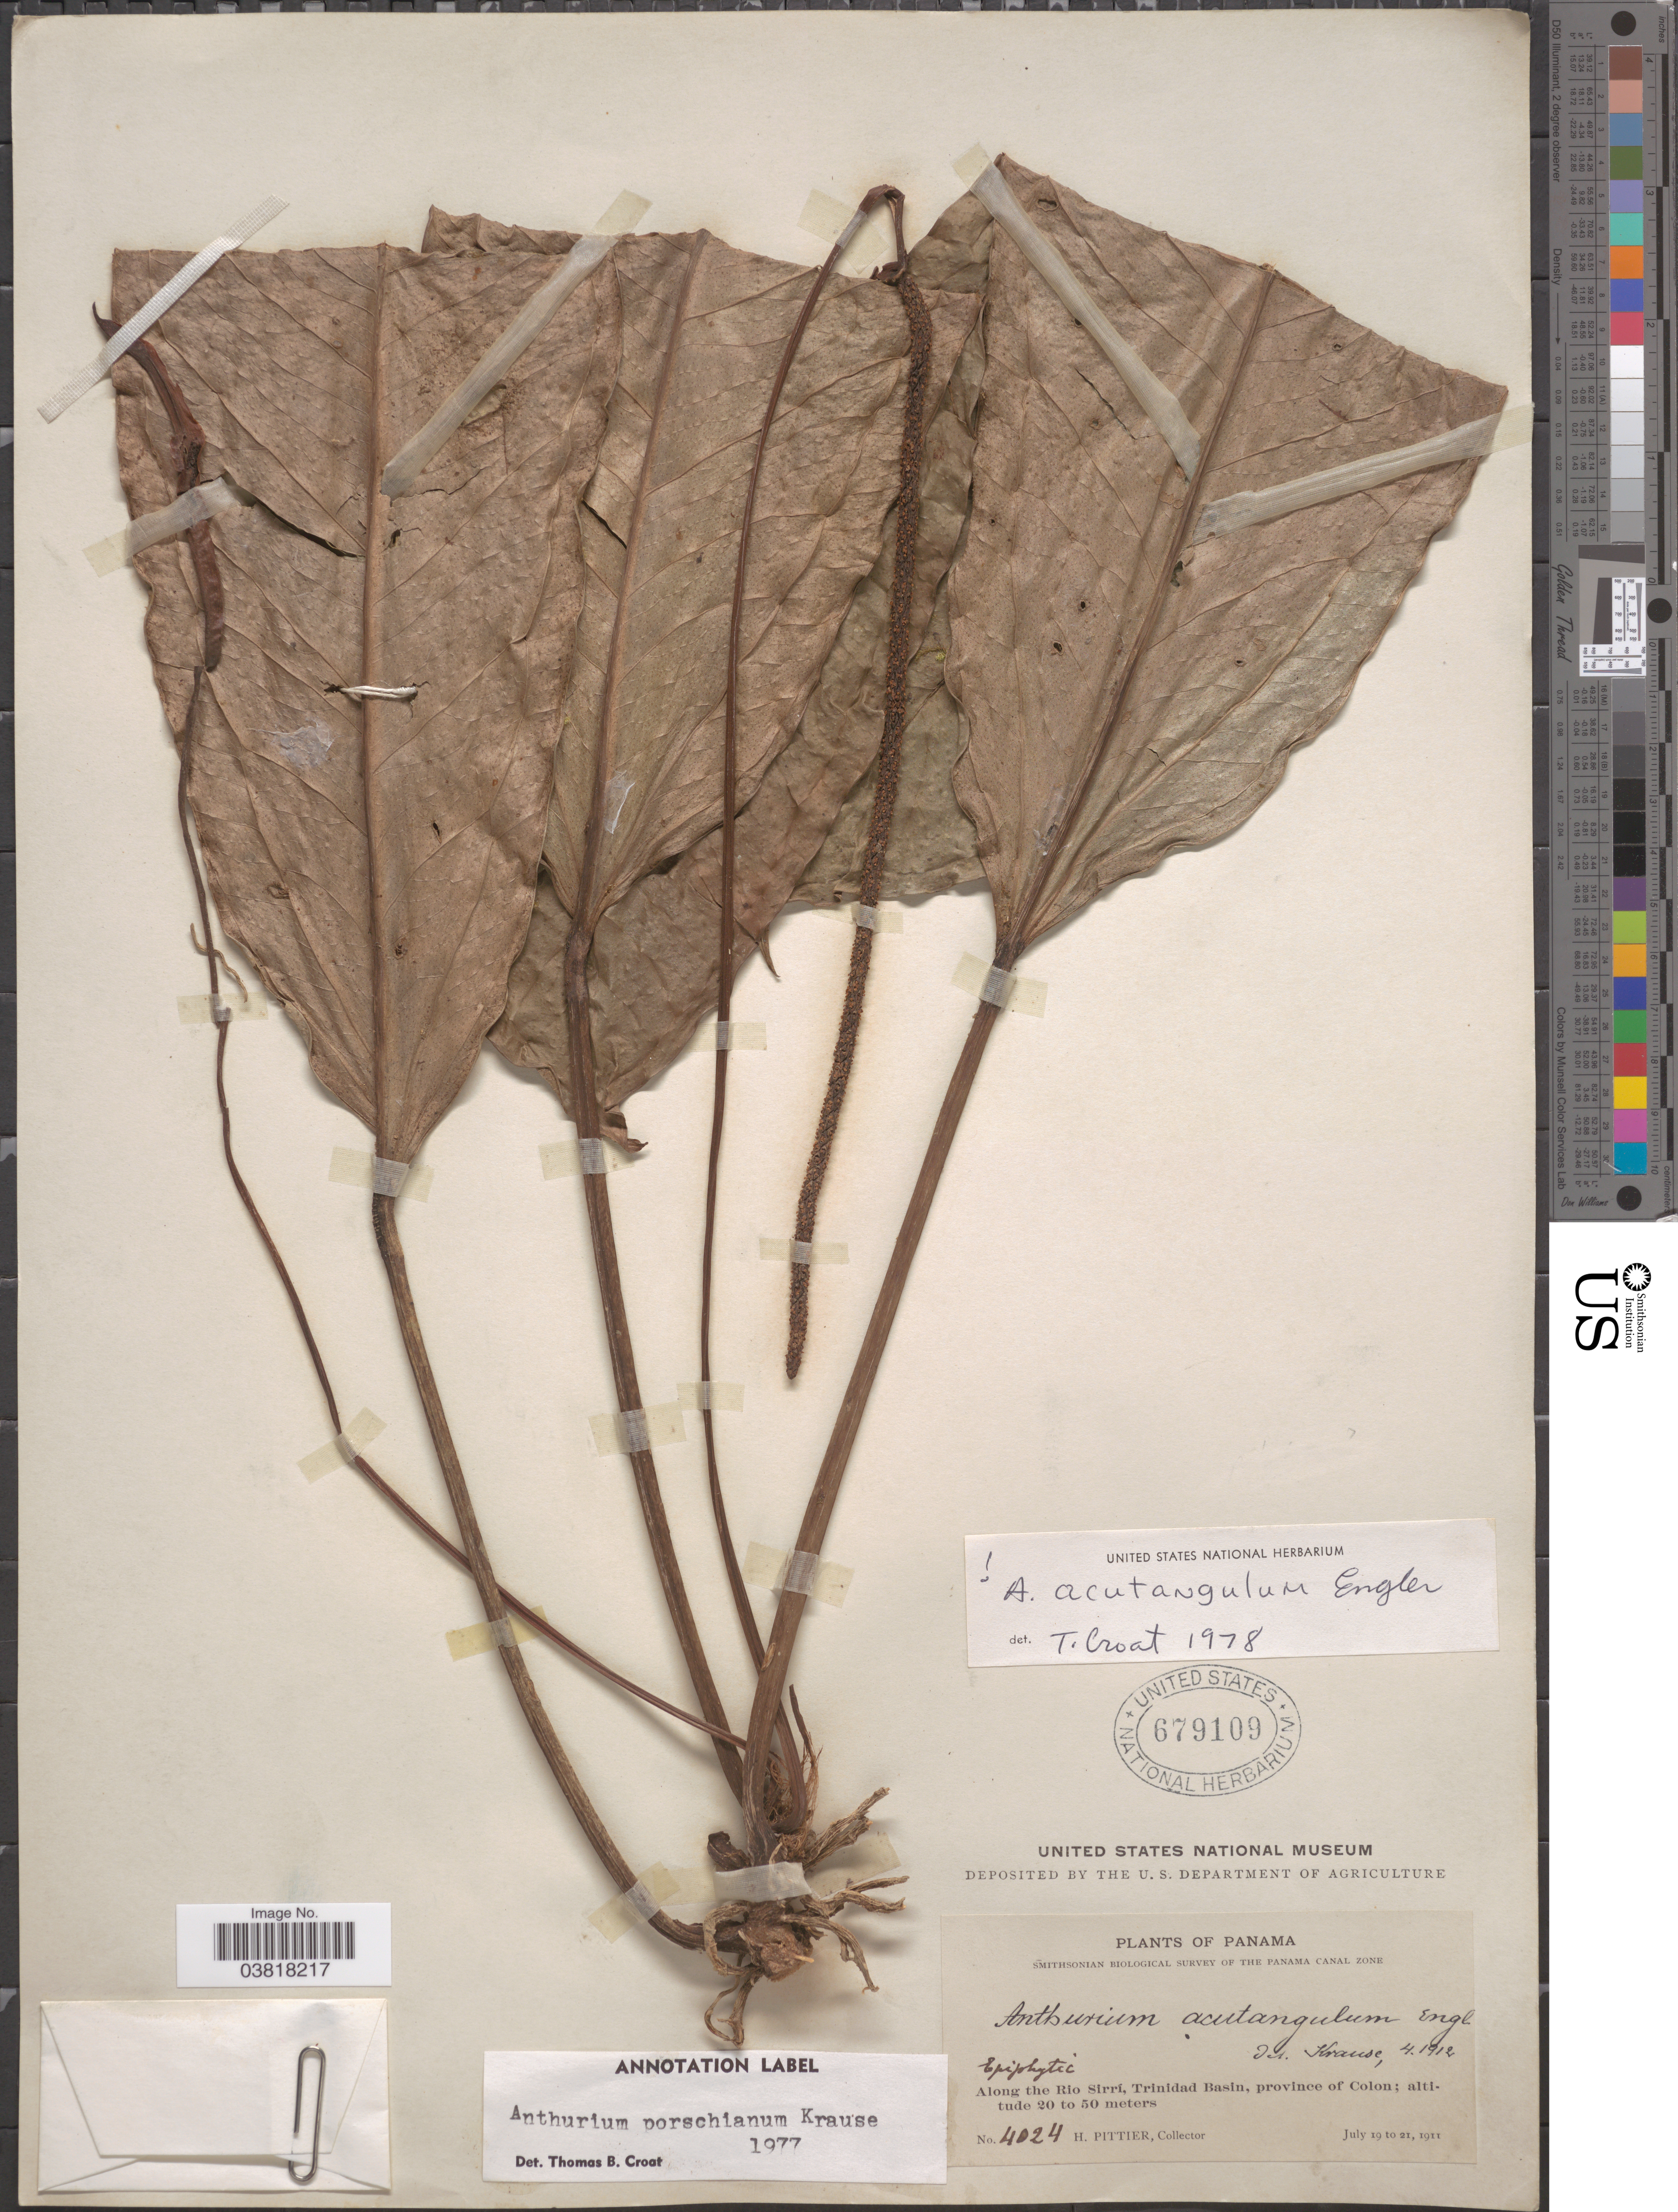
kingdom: Plantae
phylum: Tracheophyta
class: Liliopsida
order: Alismatales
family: Araceae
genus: Anthurium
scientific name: Anthurium acutangulum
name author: Engl.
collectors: H. F. Pittier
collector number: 4024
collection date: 1911-07-19/1911-07-21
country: Panama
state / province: Colón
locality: The Panama Canal Zone. Along the Rio Sirrí, Trinidad Basin.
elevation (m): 20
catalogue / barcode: US 679109